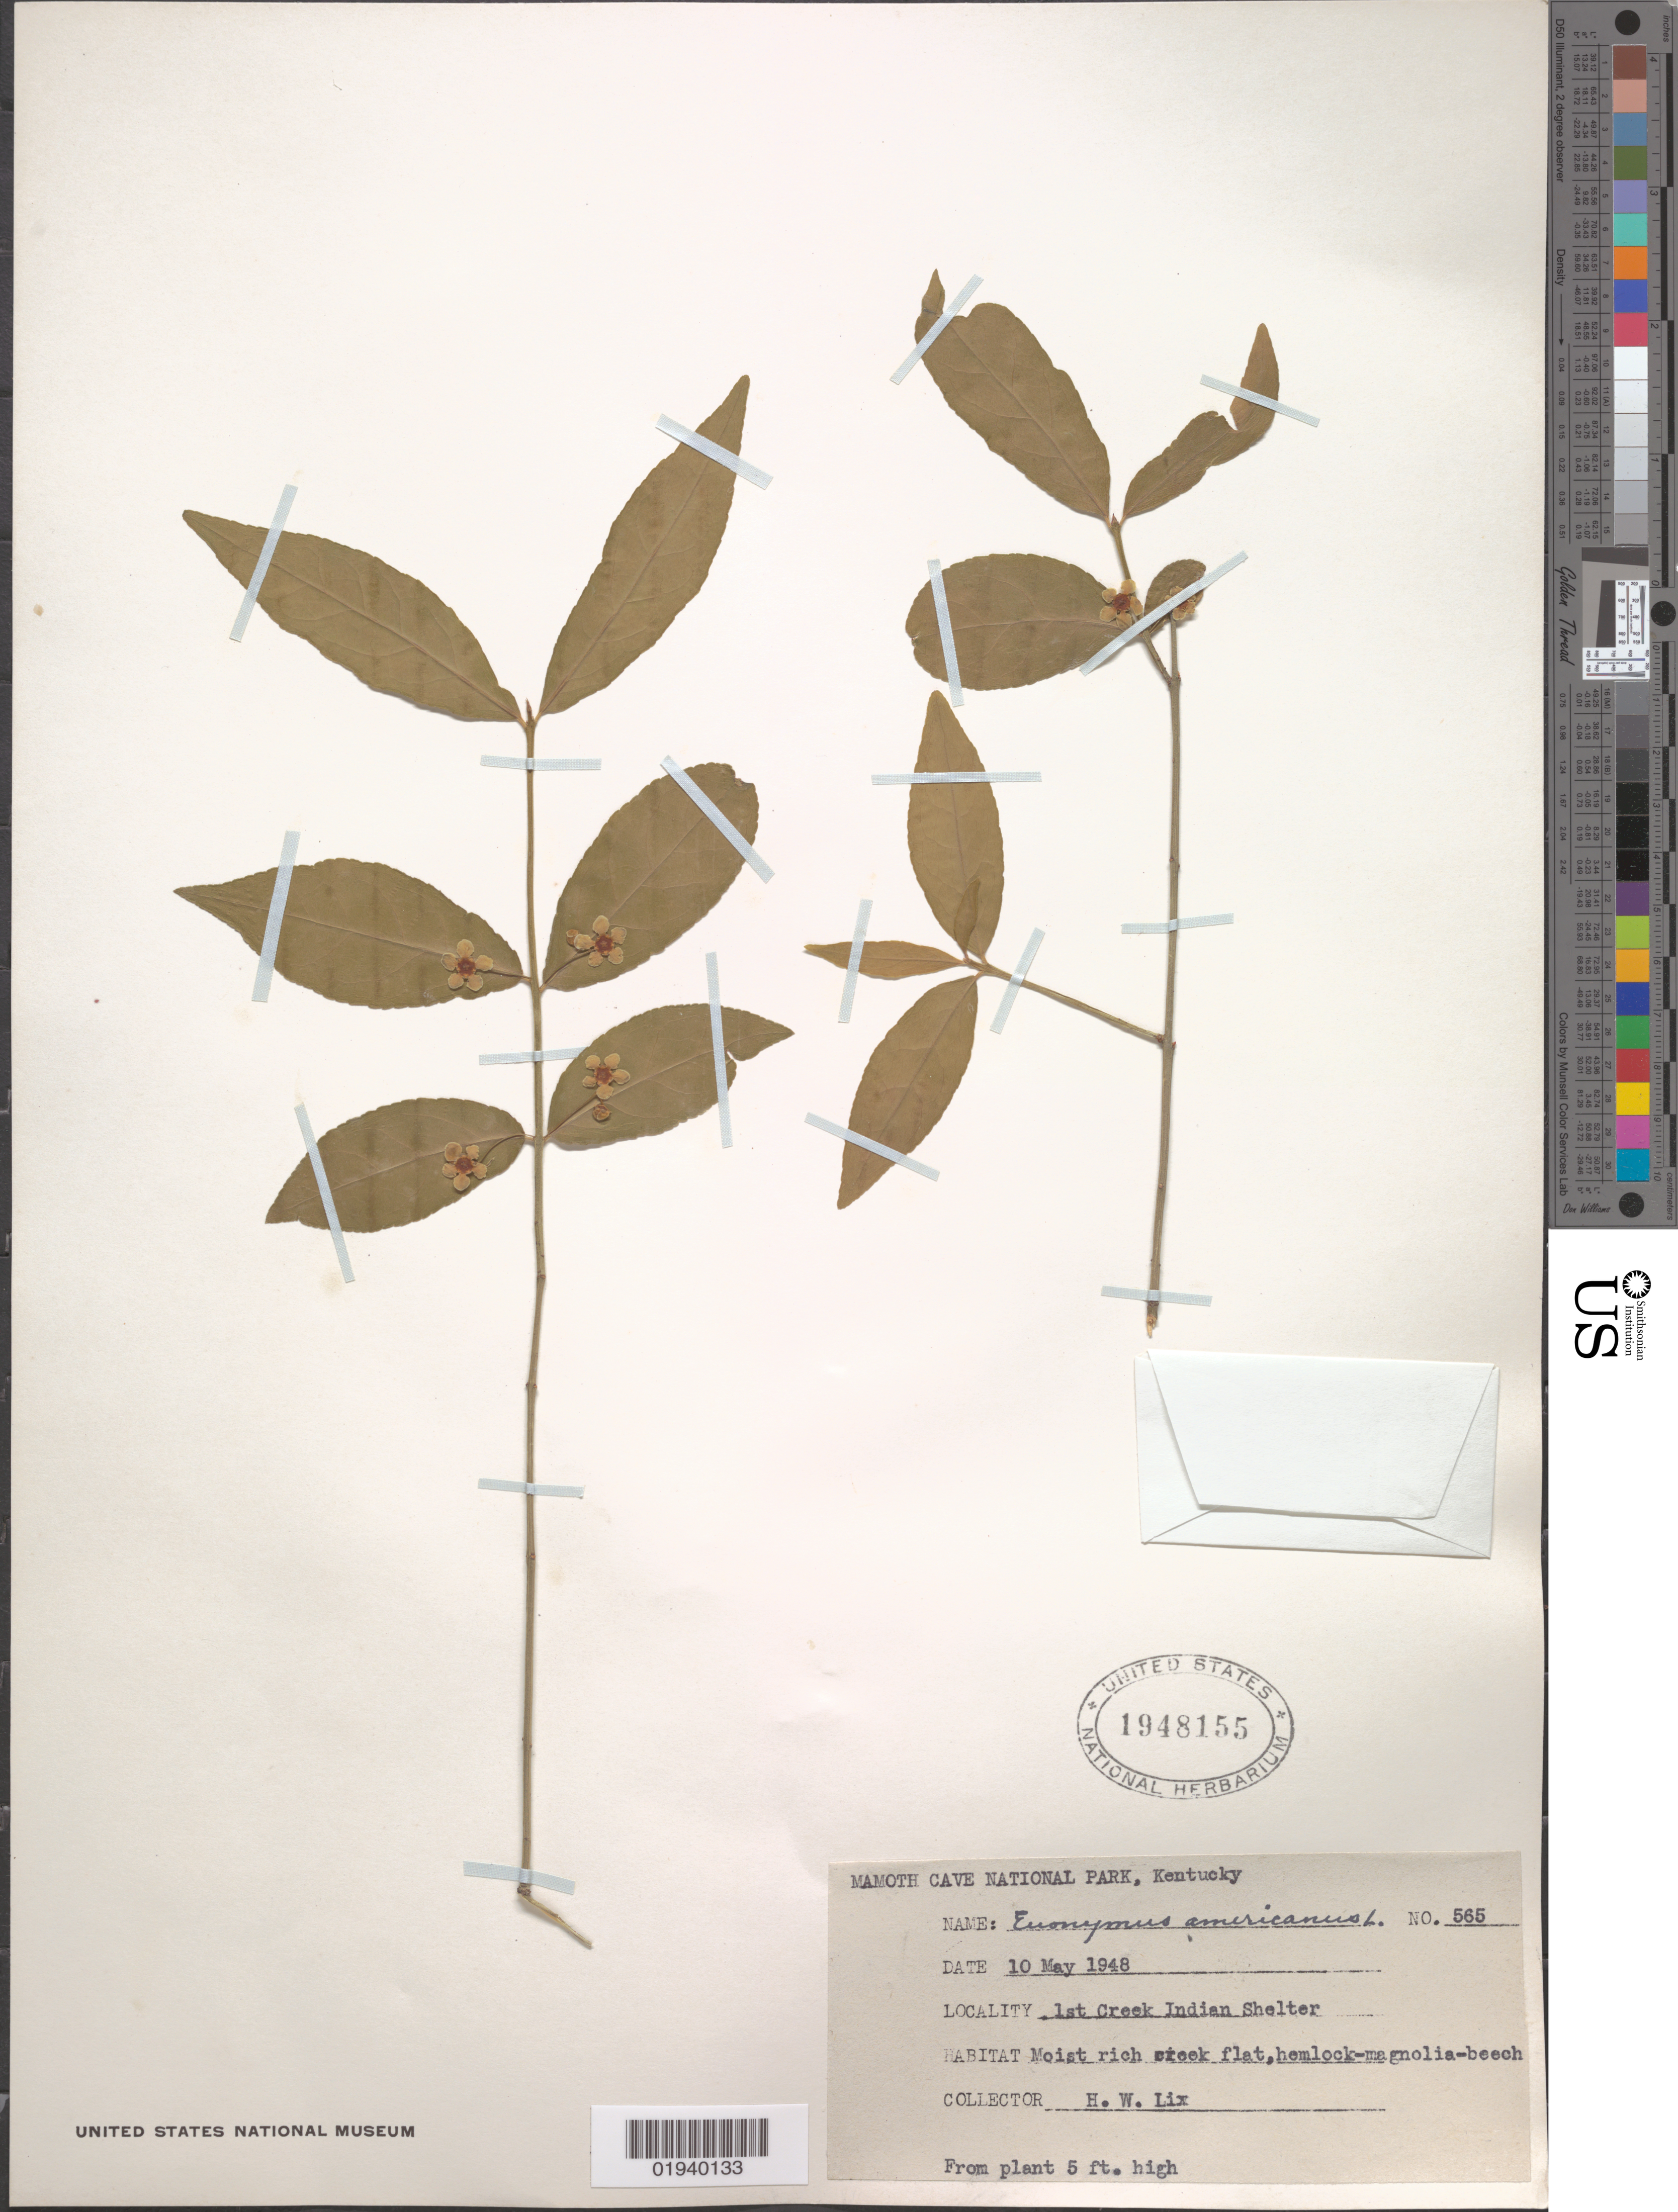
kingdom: Plantae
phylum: Tracheophyta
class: Magnoliopsida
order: Celastrales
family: Celastraceae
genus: Euonymus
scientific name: Euonymus americanus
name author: L.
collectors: H. W. Lix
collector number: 565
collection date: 1948-05-10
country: United States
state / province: Kentucky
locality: Mammoth Cave National Park, 1st Creek Indian Shelter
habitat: Moist rich creek flat, hemlock-magnolia-beech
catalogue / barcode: US 1948155